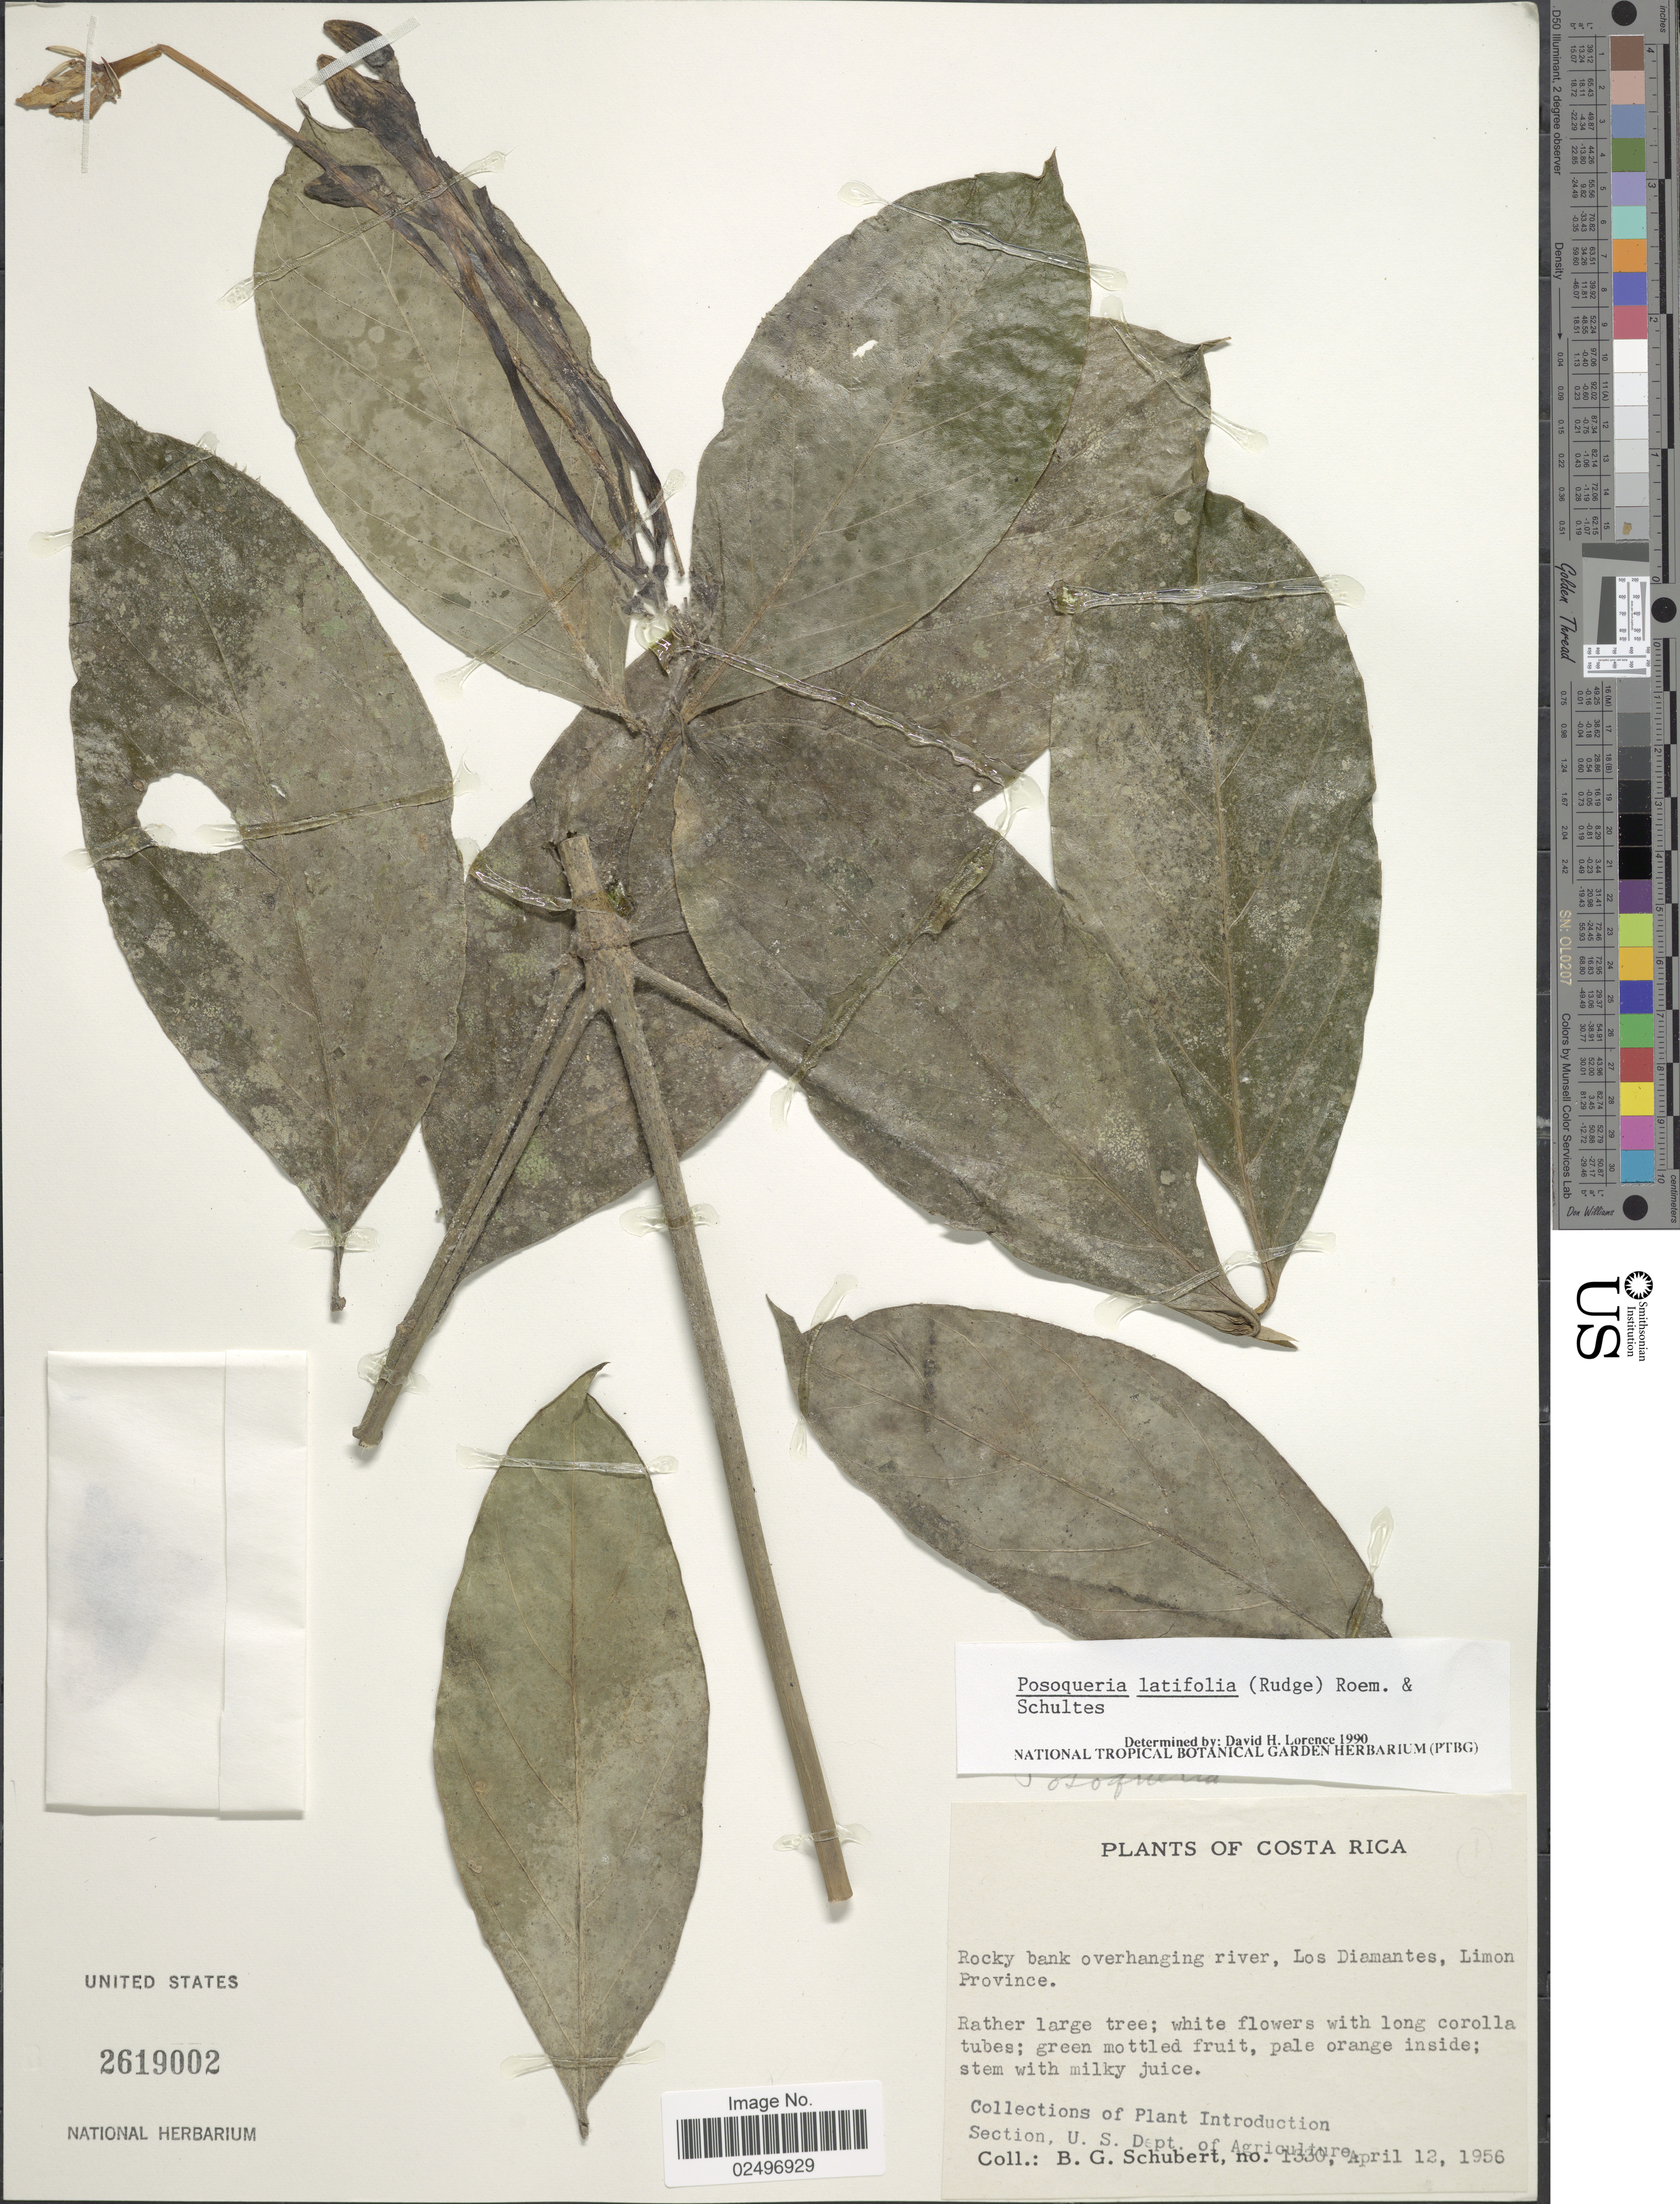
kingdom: Plantae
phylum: Tracheophyta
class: Magnoliopsida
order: Gentianales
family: Rubiaceae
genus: Posoqueria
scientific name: Posoqueria latifolia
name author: (Rudge) Roem. & Schult.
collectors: B. Schubert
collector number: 1330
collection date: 1956-04-12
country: Costa Rica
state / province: Limón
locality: Rocky bank overhanging river, Los Diamantes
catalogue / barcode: US 2619002